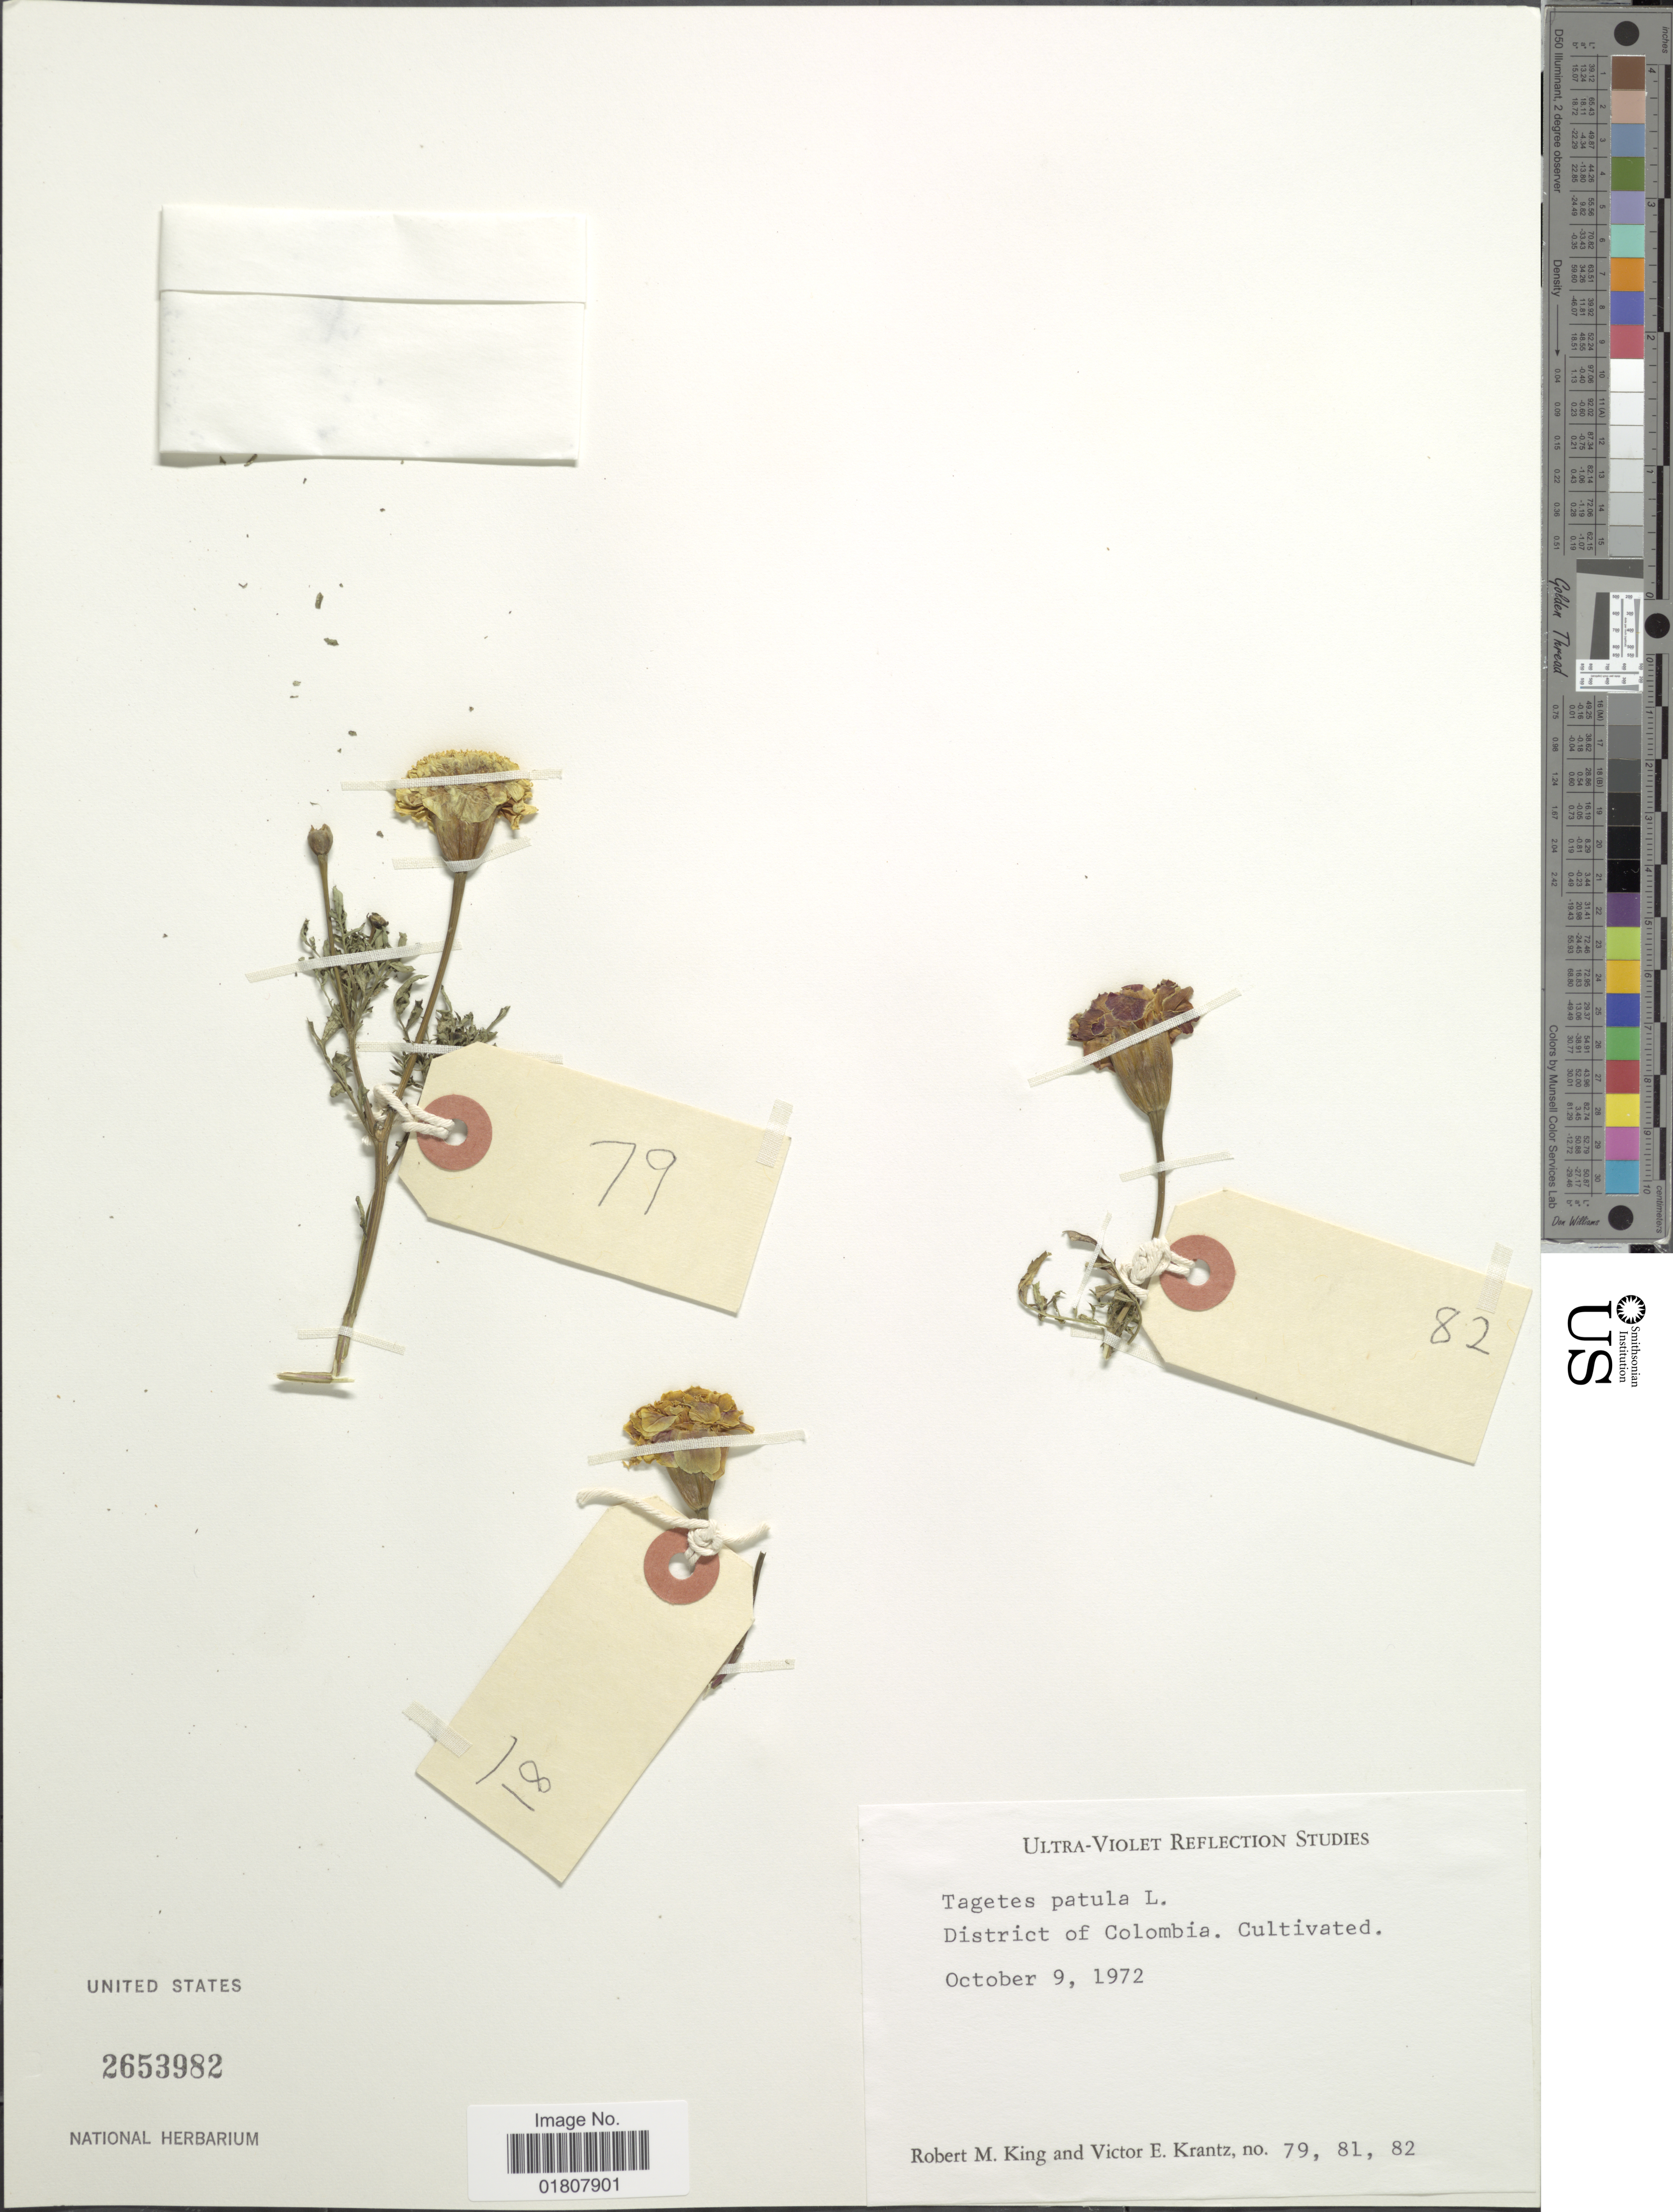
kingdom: Plantae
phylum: Tracheophyta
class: Magnoliopsida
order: Asterales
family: Asteraceae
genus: Tagetes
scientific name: Tagetes patula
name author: L.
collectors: R. M. King & V. Krantz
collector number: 79/81/82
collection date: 1972-10-09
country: United States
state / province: District of Columbia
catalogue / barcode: US 2653982